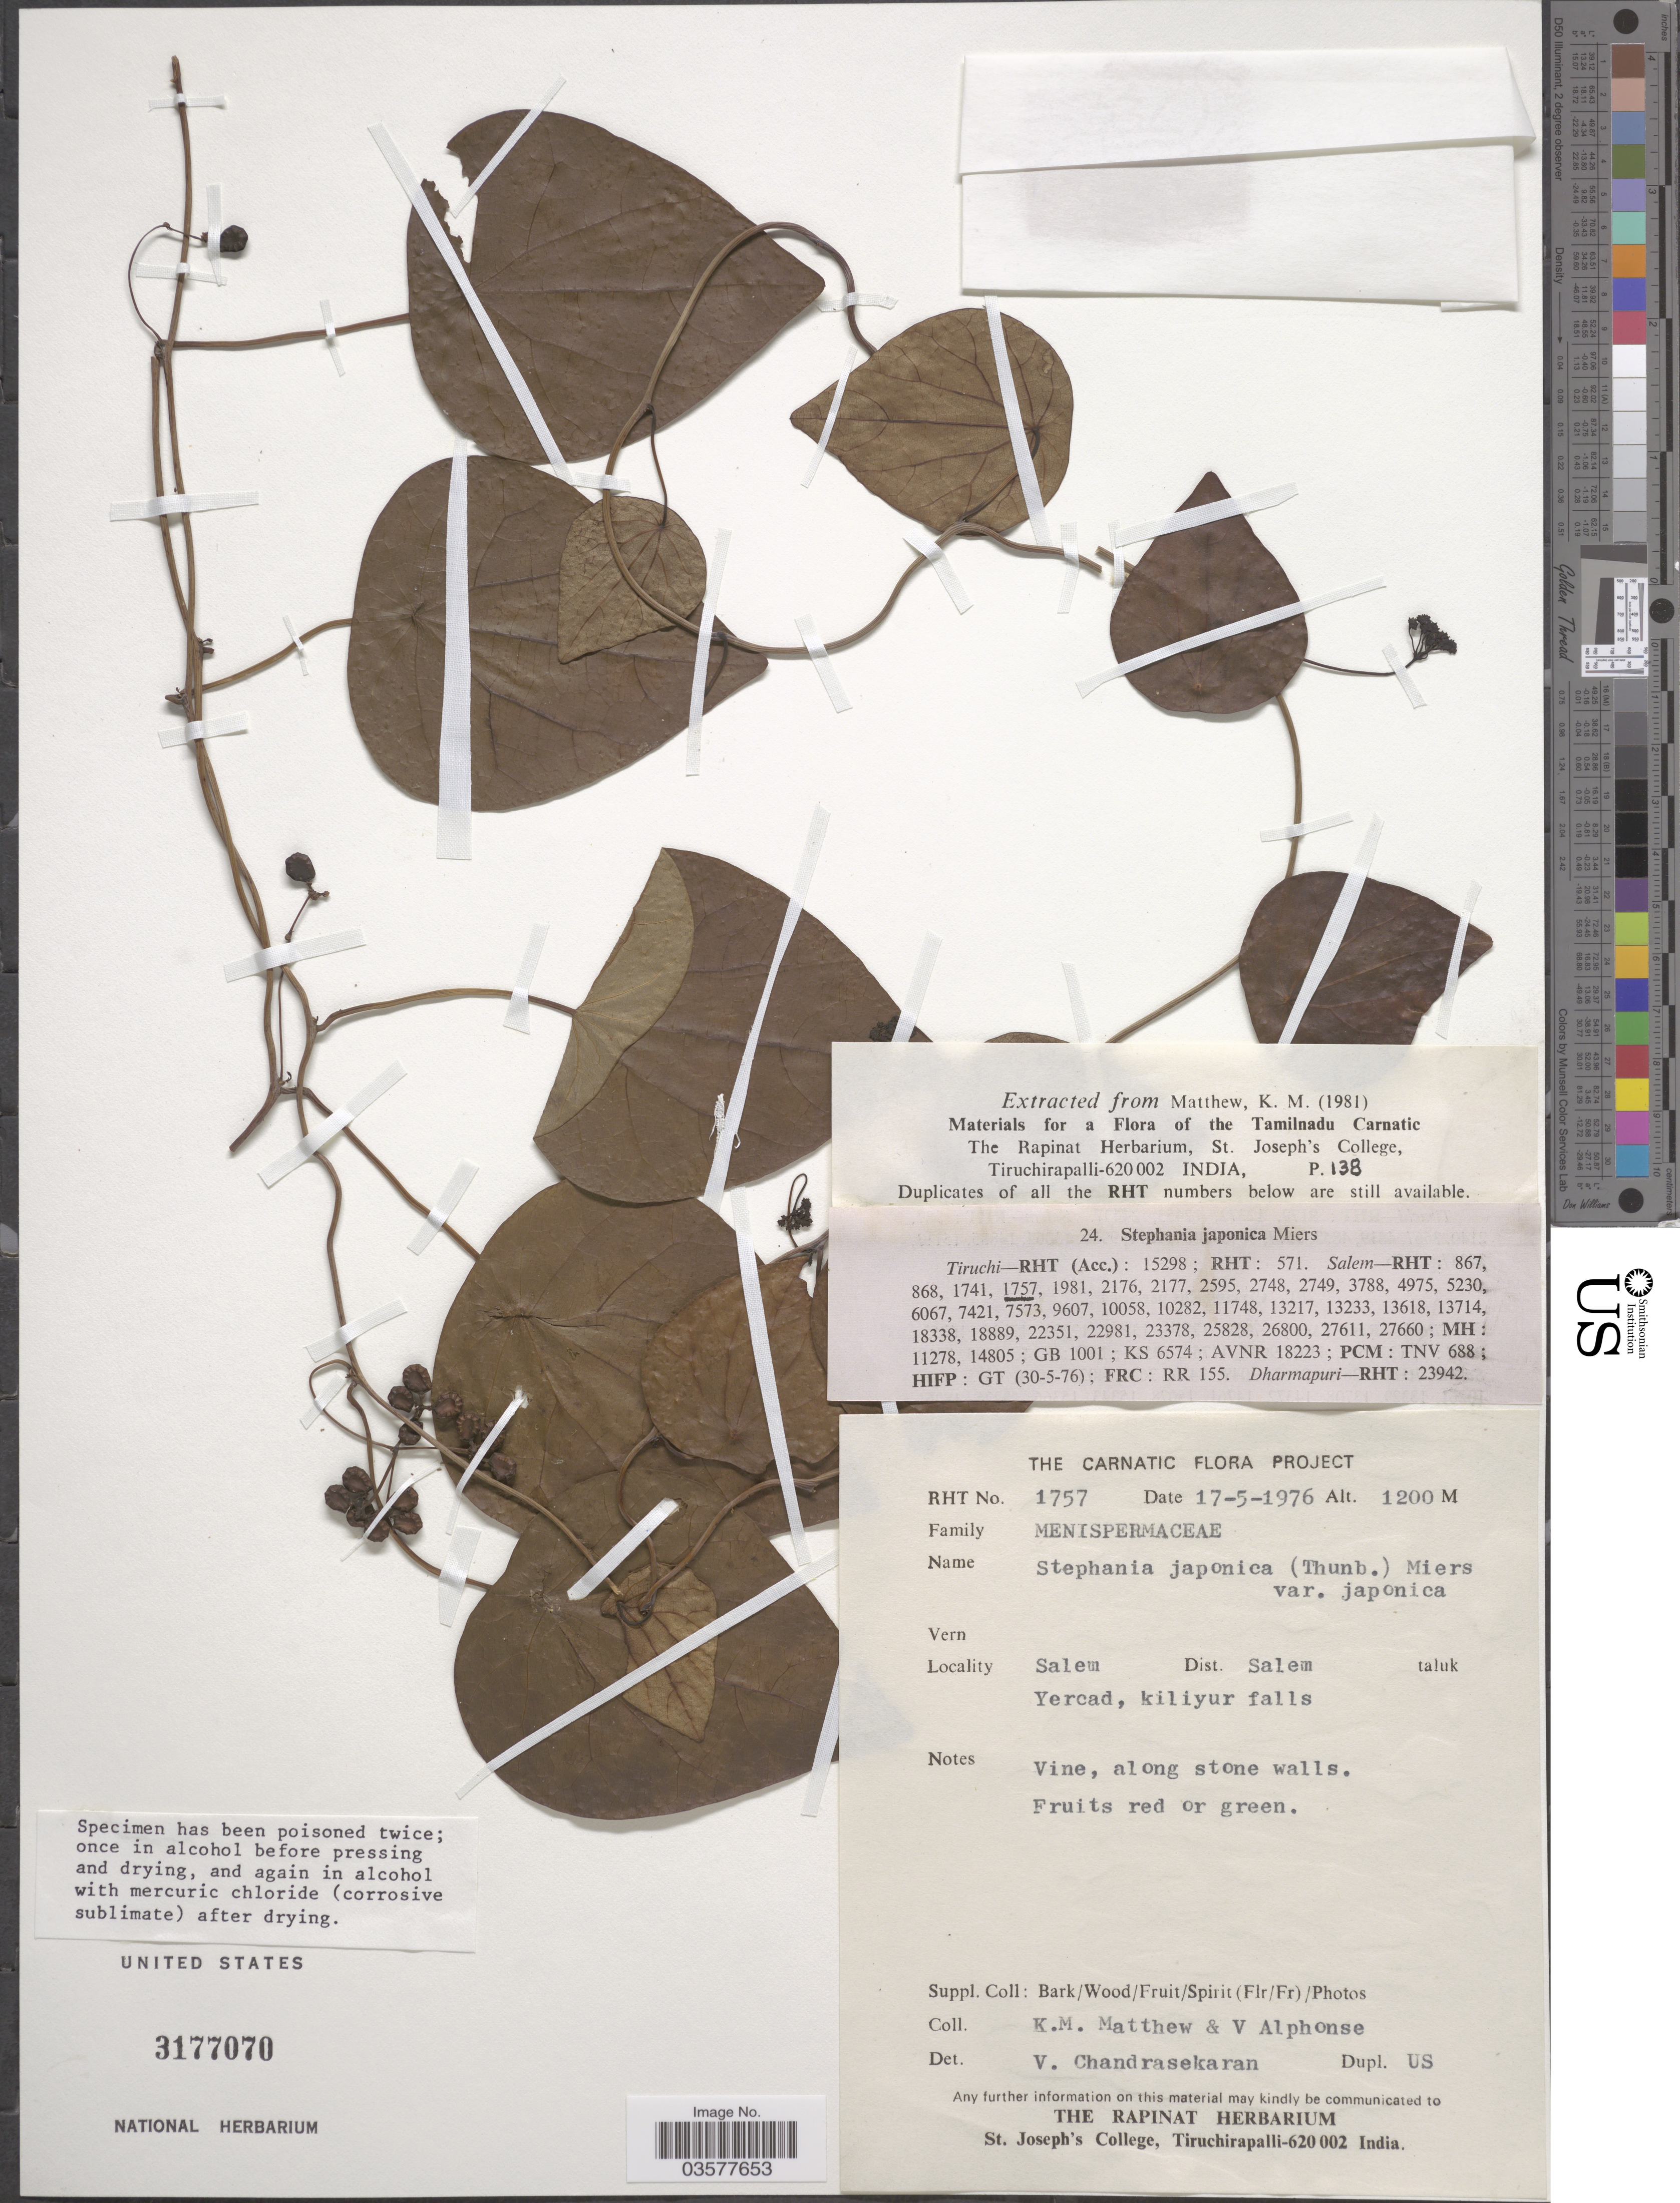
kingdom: Plantae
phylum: Tracheophyta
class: Magnoliopsida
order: Ranunculales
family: Menispermaceae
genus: Stephania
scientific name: Stephania japonica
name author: (Thunb.) Miers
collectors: K. M. Matthew & V. Alphonse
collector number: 1757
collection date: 1976-05-17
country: India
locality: Salem Dist. Salem Yercad, kiliyur falls.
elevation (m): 1200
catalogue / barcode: US 3177070